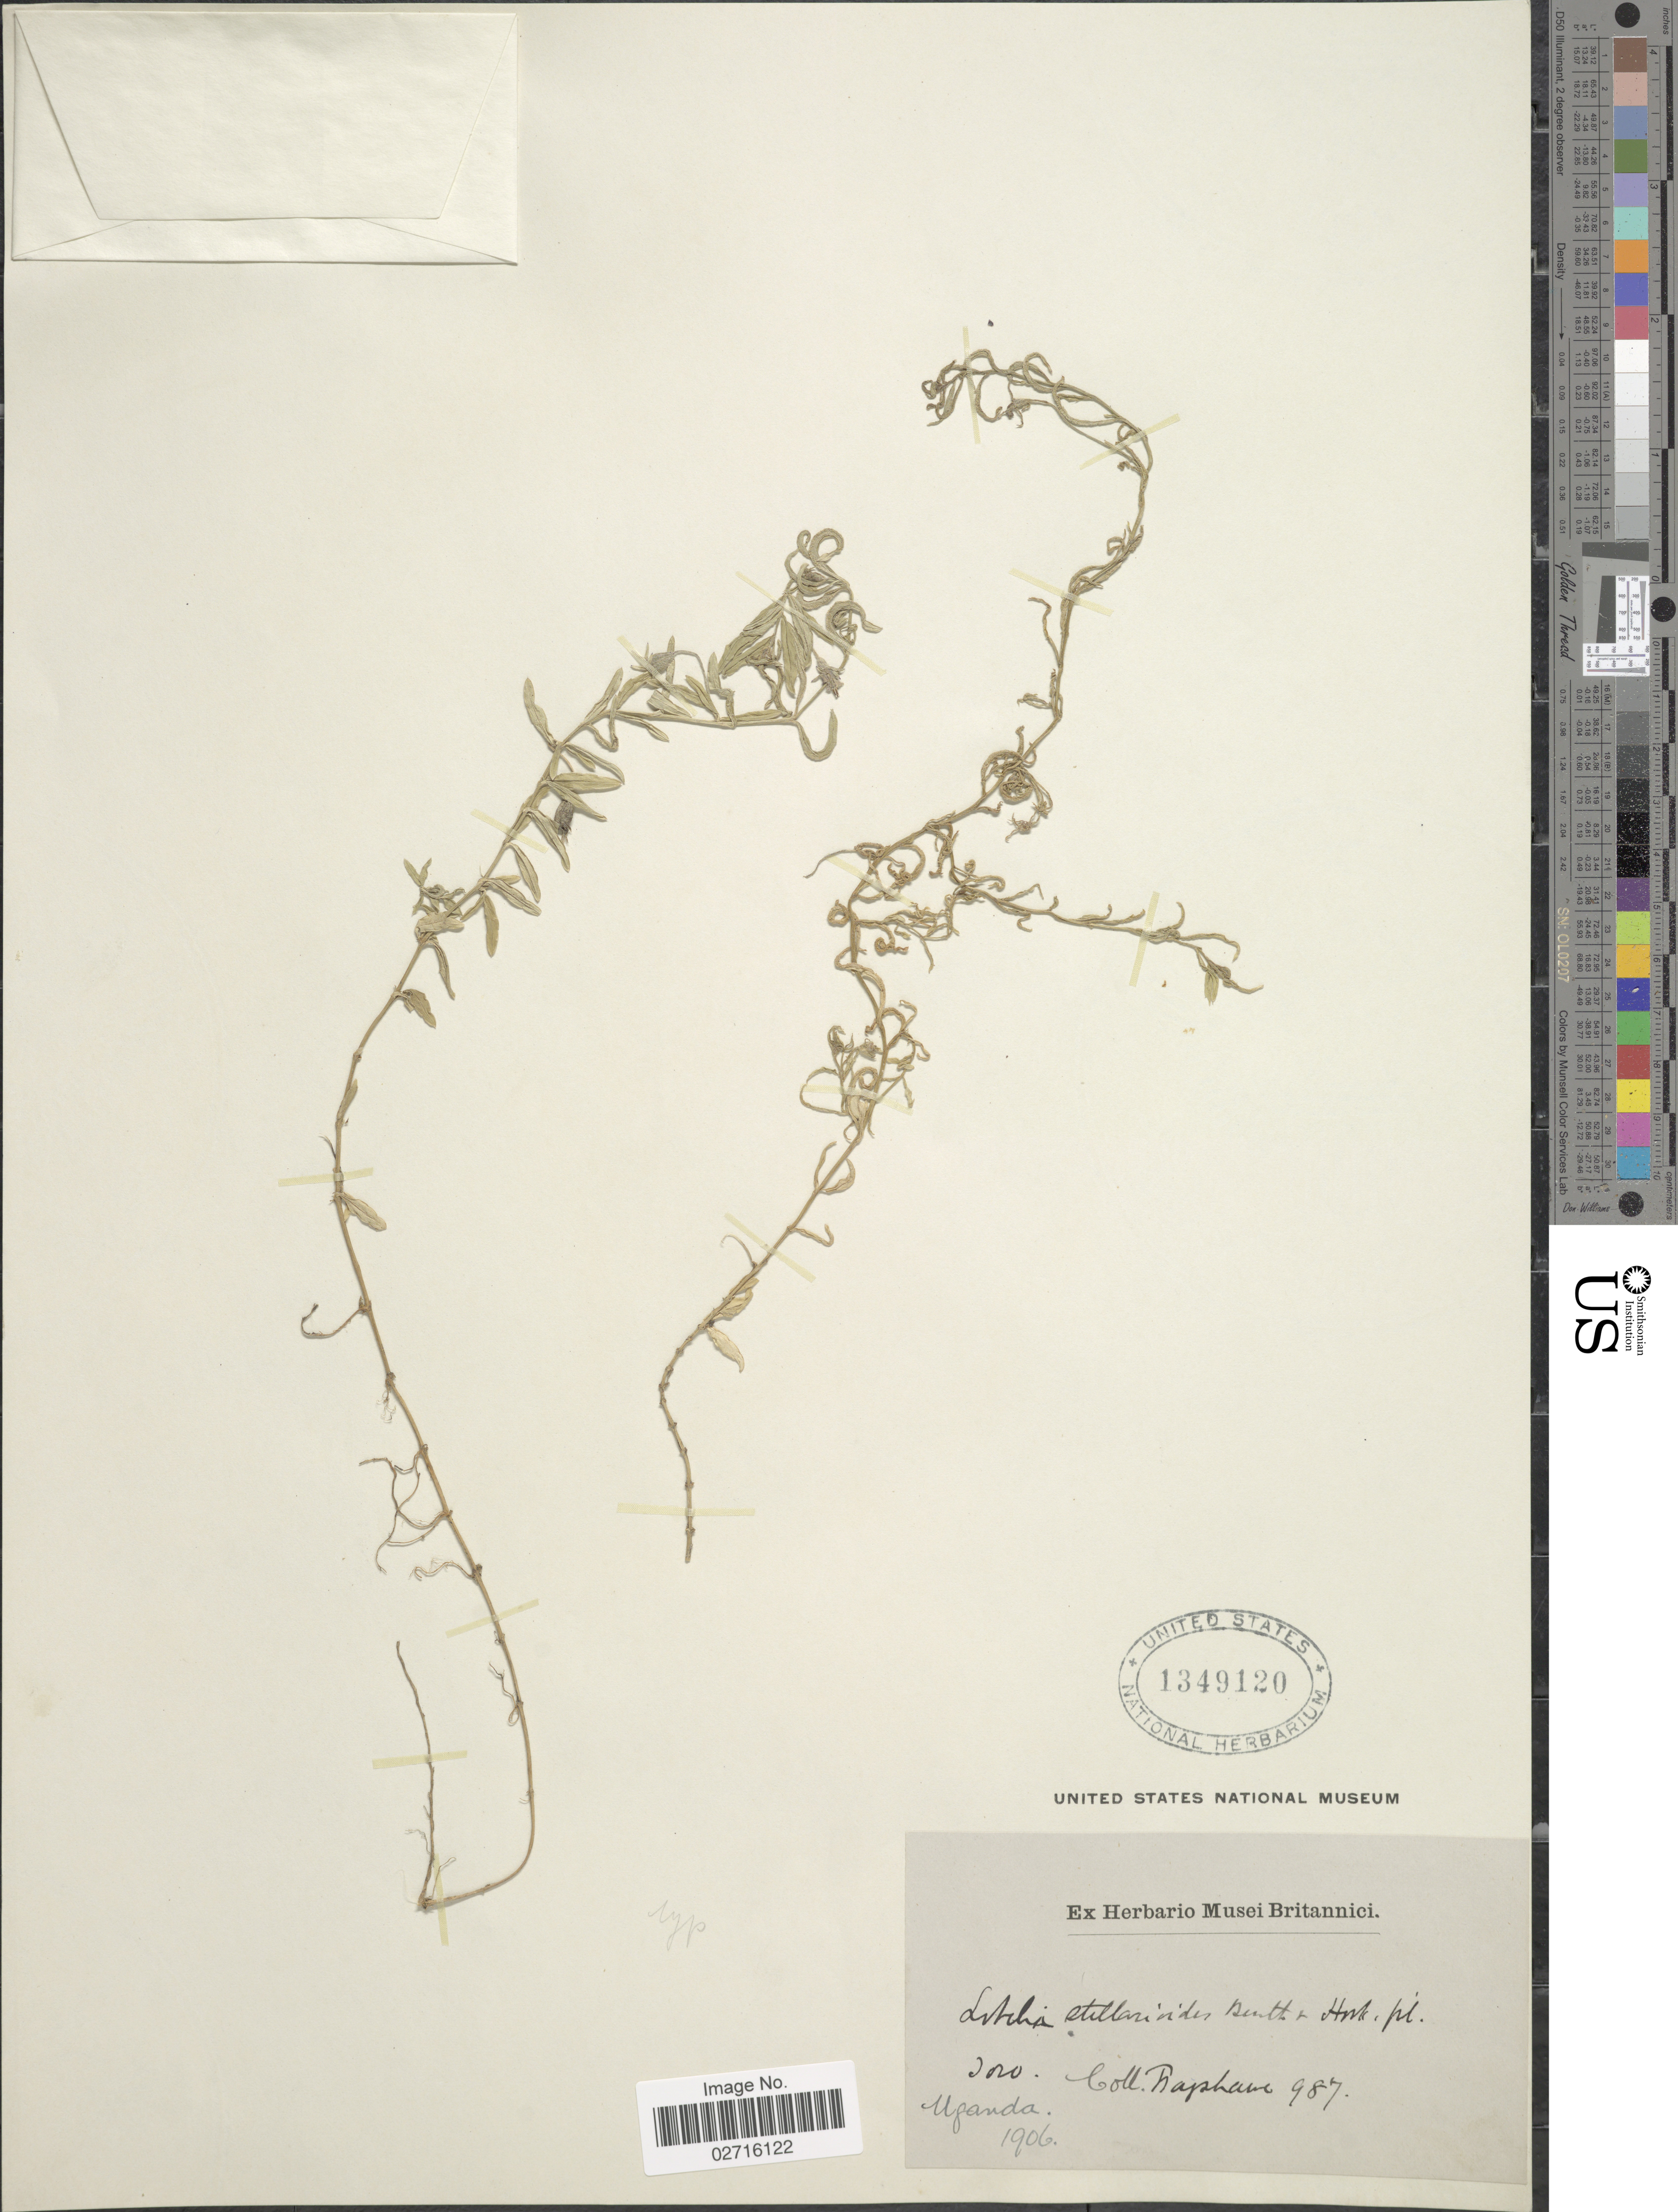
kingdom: Plantae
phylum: Tracheophyta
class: Magnoliopsida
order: Asterales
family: Campanulaceae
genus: Lobelia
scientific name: Lobelia stellarioides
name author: (C. Presl) Benth. & Hook. f. ex Hemsl.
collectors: Bagshawe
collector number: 987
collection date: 1906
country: Uganda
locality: Loro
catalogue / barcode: US 1349120